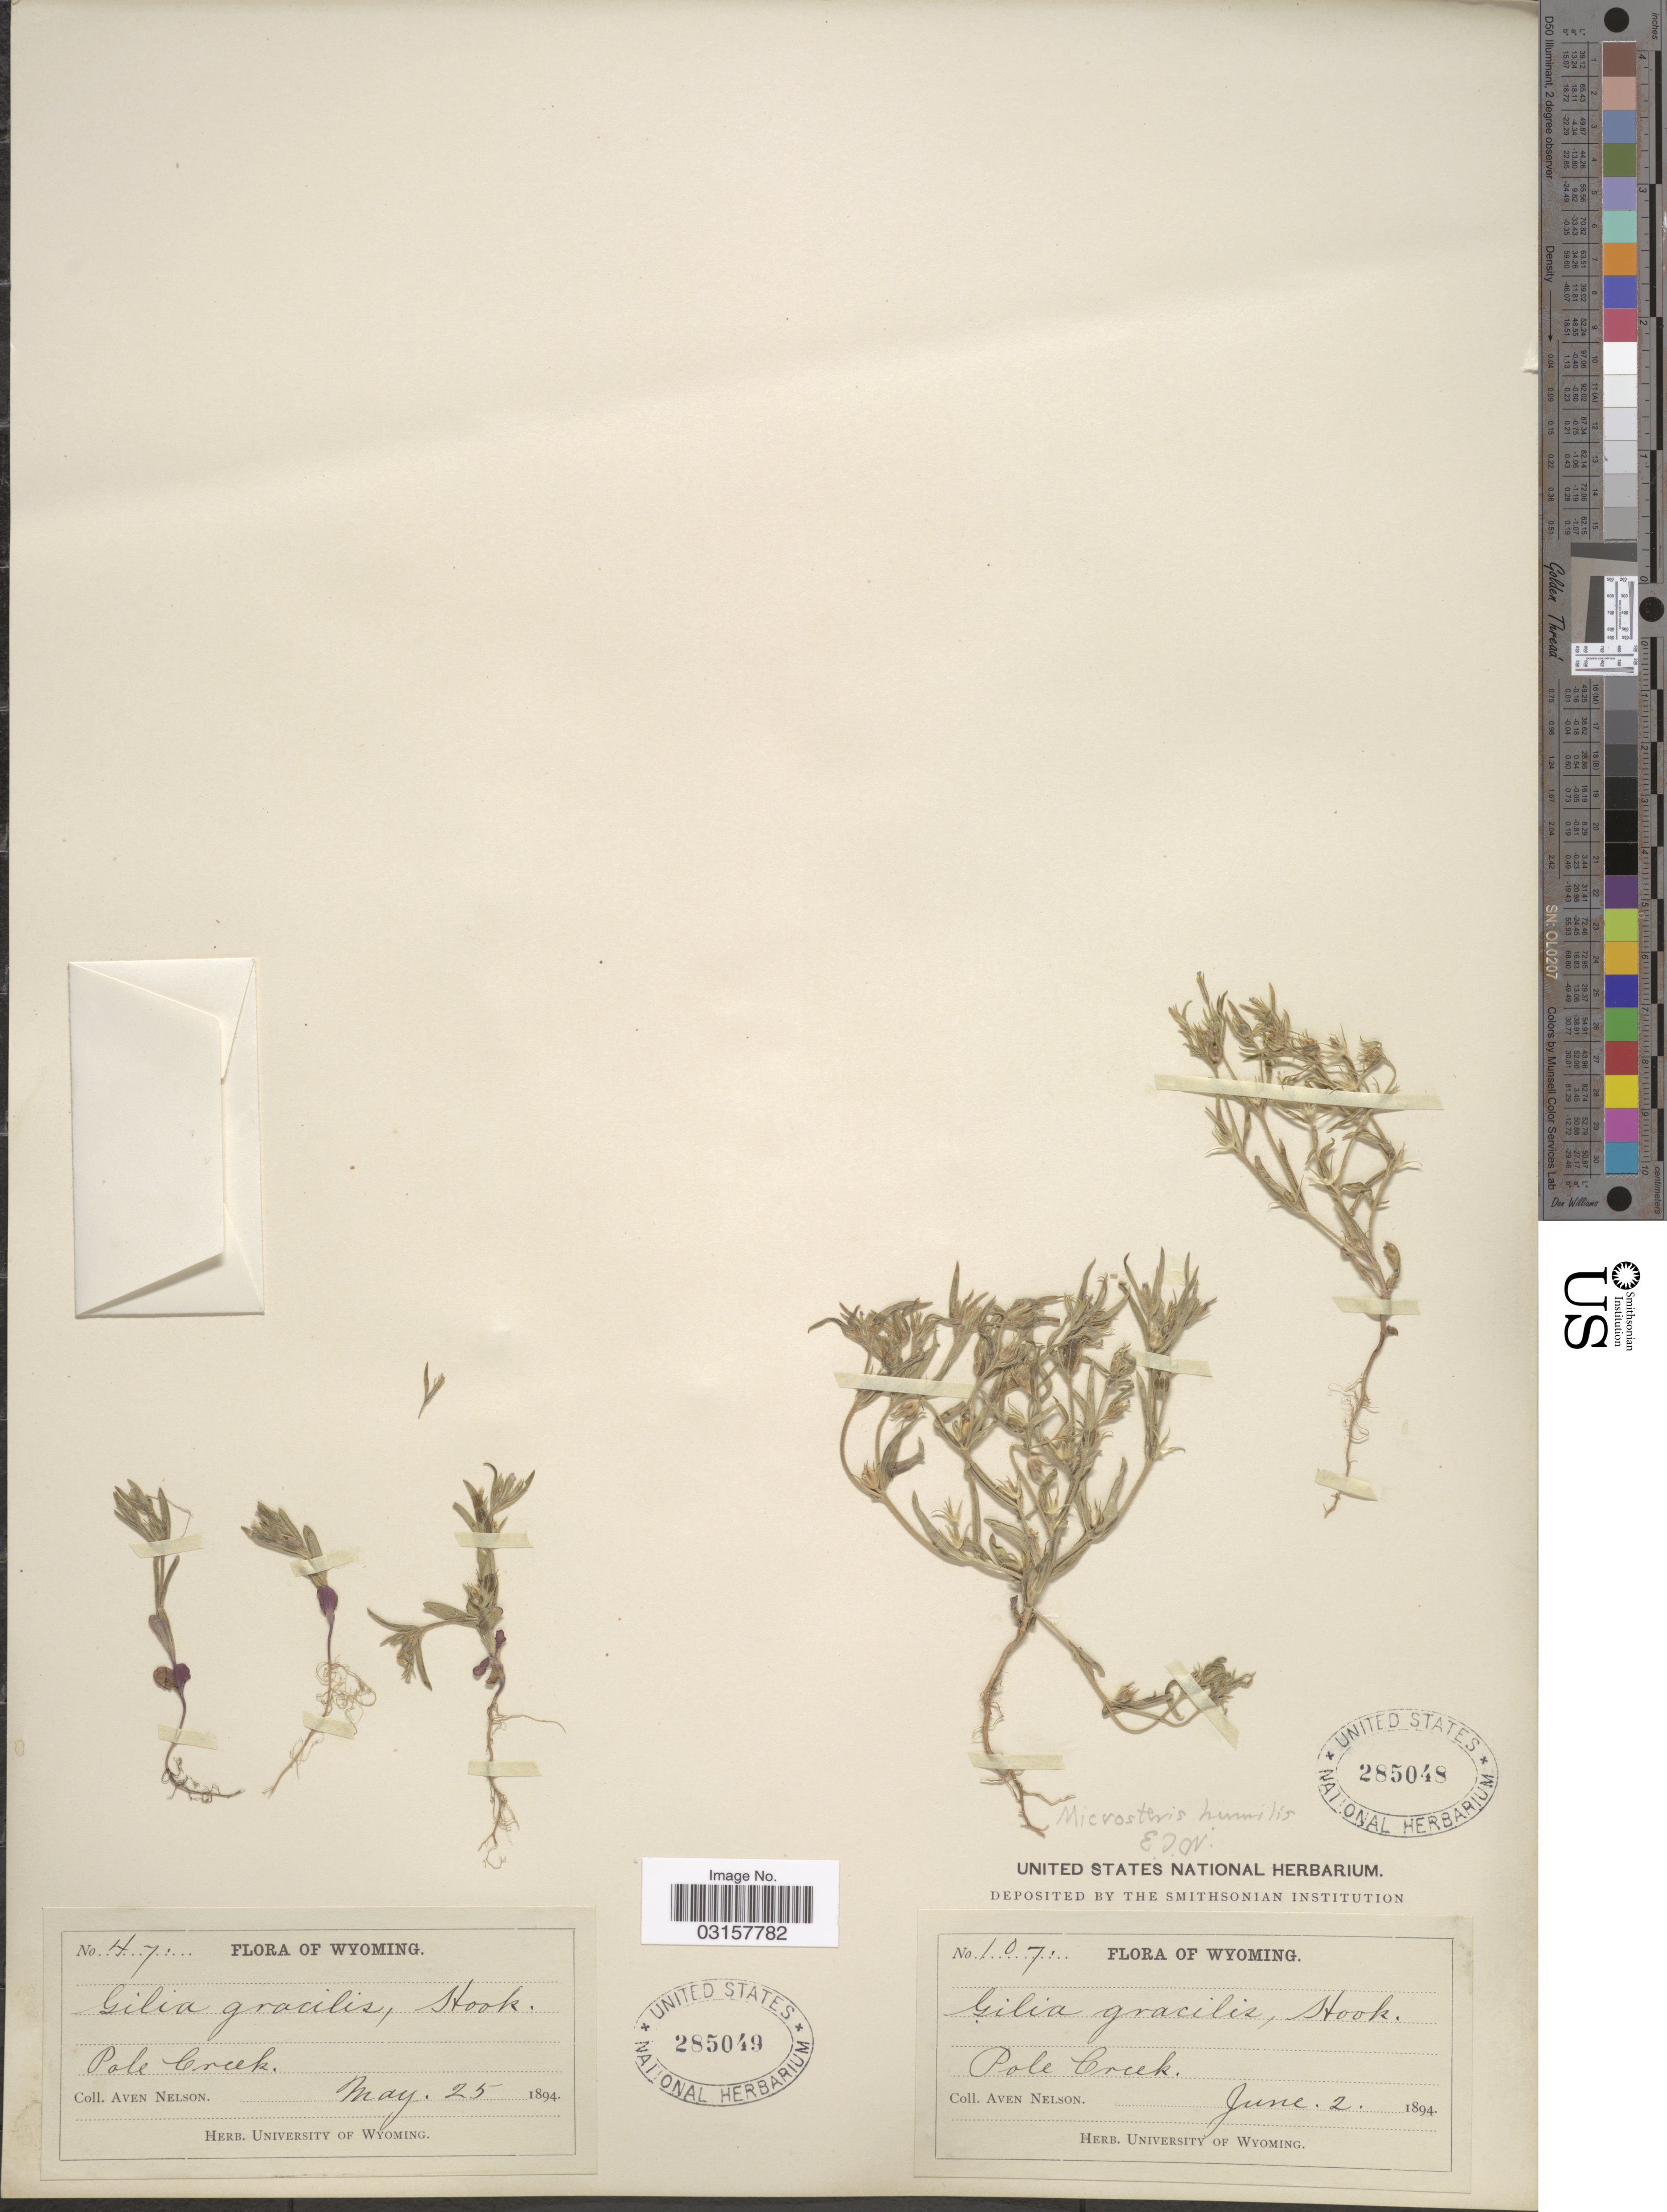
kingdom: Plantae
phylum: Tracheophyta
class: Magnoliopsida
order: Ericales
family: Polemoniaceae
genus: Microsteris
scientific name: Microsteris gracilis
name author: (Hook.) Greene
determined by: (US) Smithsonian Institution - National Museum of Natural History - Department of Botany (UNITED STATES)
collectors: A. Nelson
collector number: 47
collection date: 1894-05-25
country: United States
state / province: Wyoming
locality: Pole Creek.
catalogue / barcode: US 285049-2